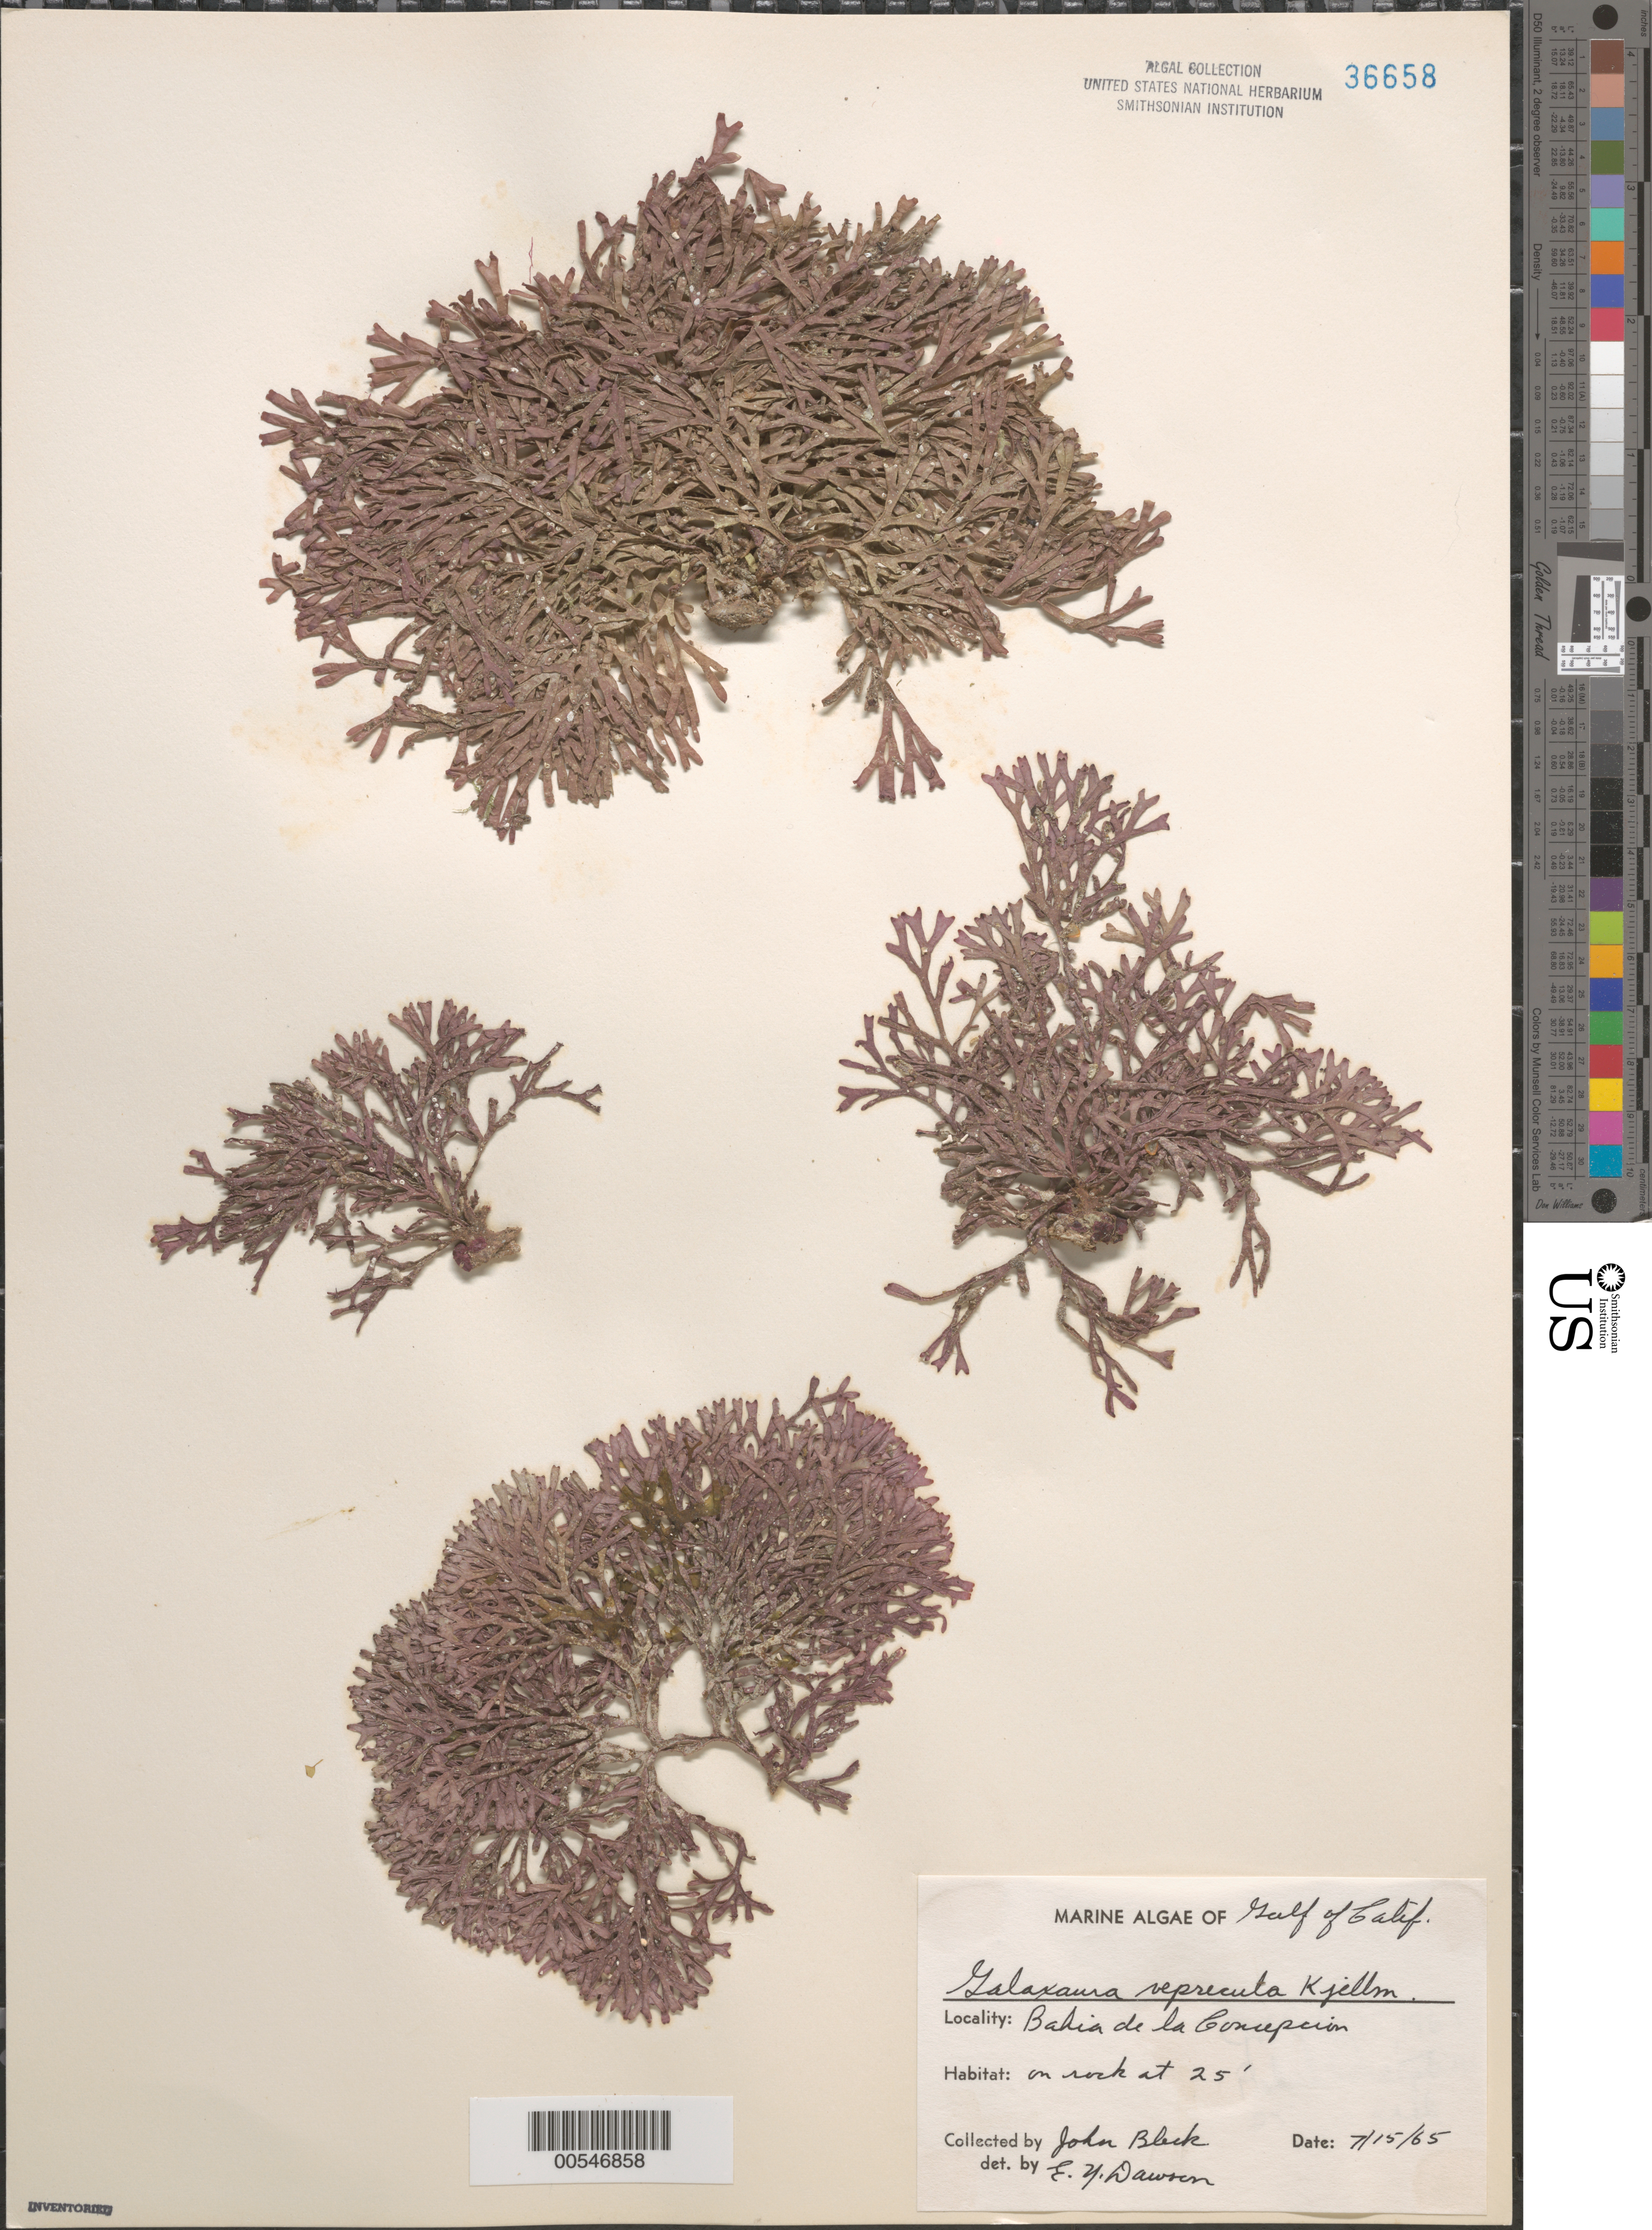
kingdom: Plantae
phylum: Rhodophyta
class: Florideophyceae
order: Nemaliales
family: Galaxauraceae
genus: Galaxaura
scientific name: Galaxaura marginata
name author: (J. Ellis & Sol.) J.V.Lamouroux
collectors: J. Bleck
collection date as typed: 15 Jul 1965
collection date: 1965-07-15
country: Mexico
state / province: Baja California Sur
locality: Bahia de La Concepcion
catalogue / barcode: US 36658